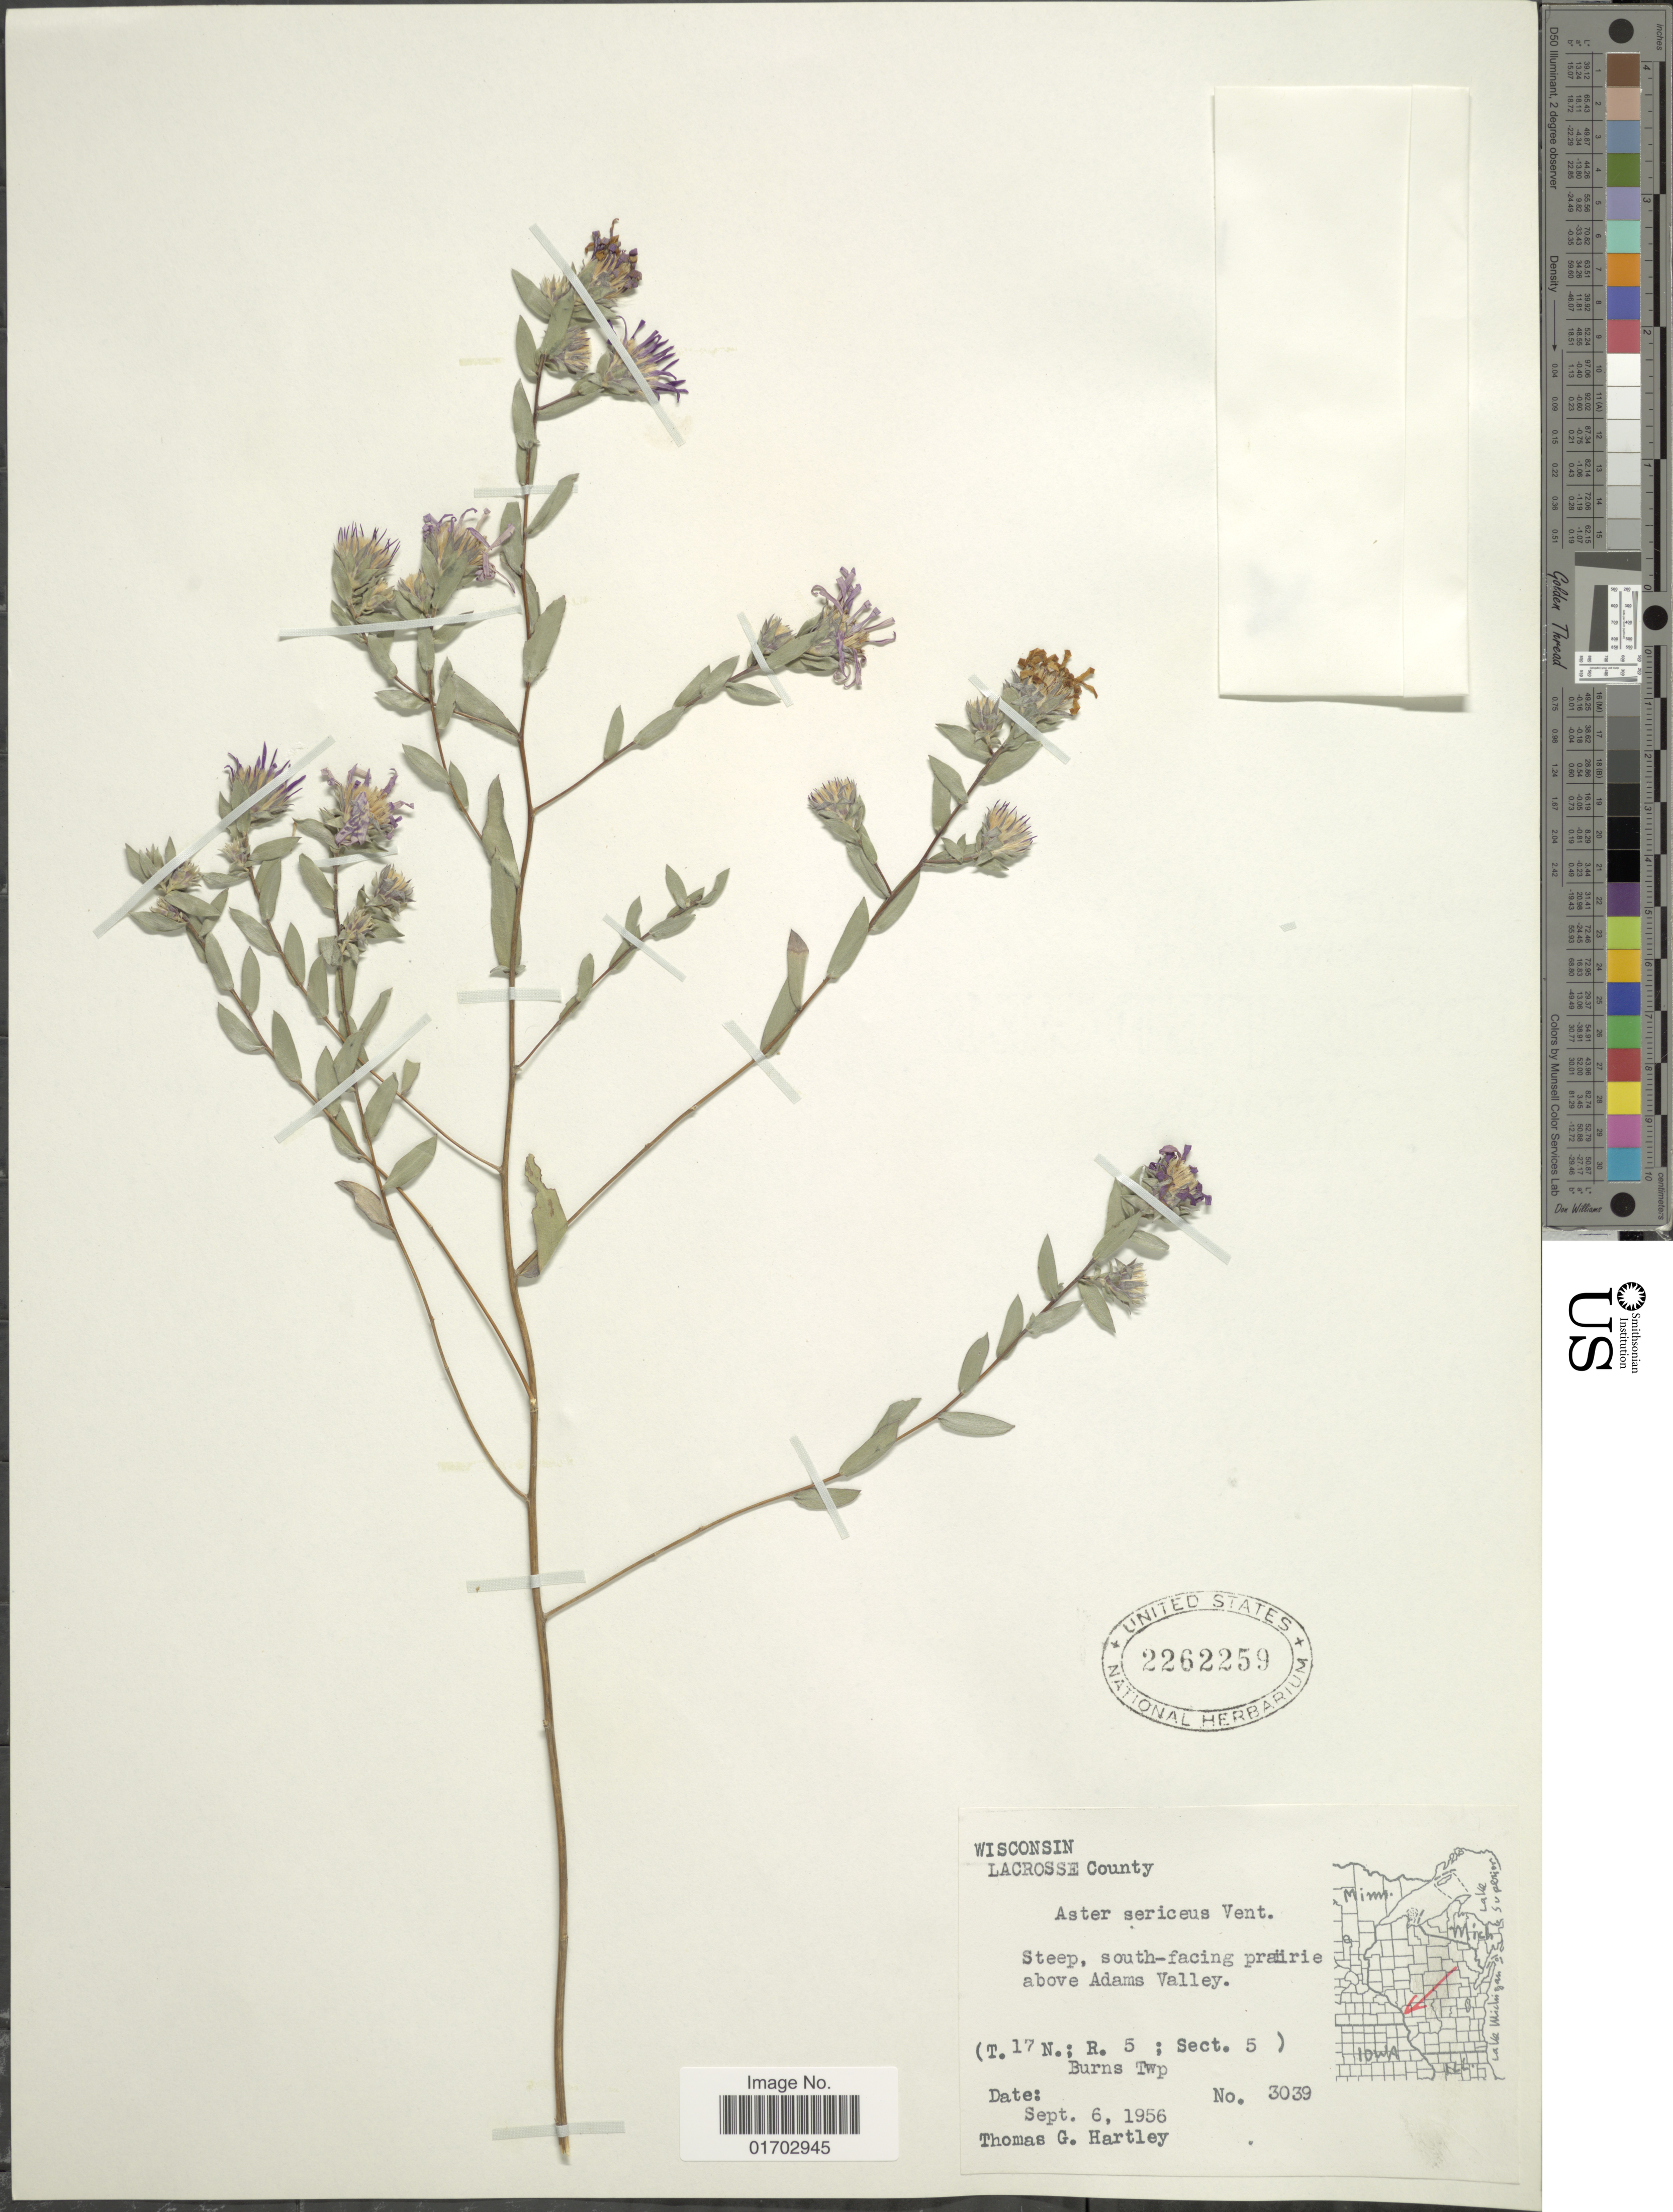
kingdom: Plantae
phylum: Tracheophyta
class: Magnoliopsida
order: Asterales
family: Asteraceae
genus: Symphyotrichum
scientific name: Symphyotrichum sericeum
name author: (Vent.) G.L. Nesom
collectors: T. G. Hartley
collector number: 3039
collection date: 1965-09-06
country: United States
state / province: Wisconsin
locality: Lacrosse County, south-facing prairie above Adams Valley. (T.17N.: R.5: Sect.5), Burns Twp.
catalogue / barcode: US 2262259